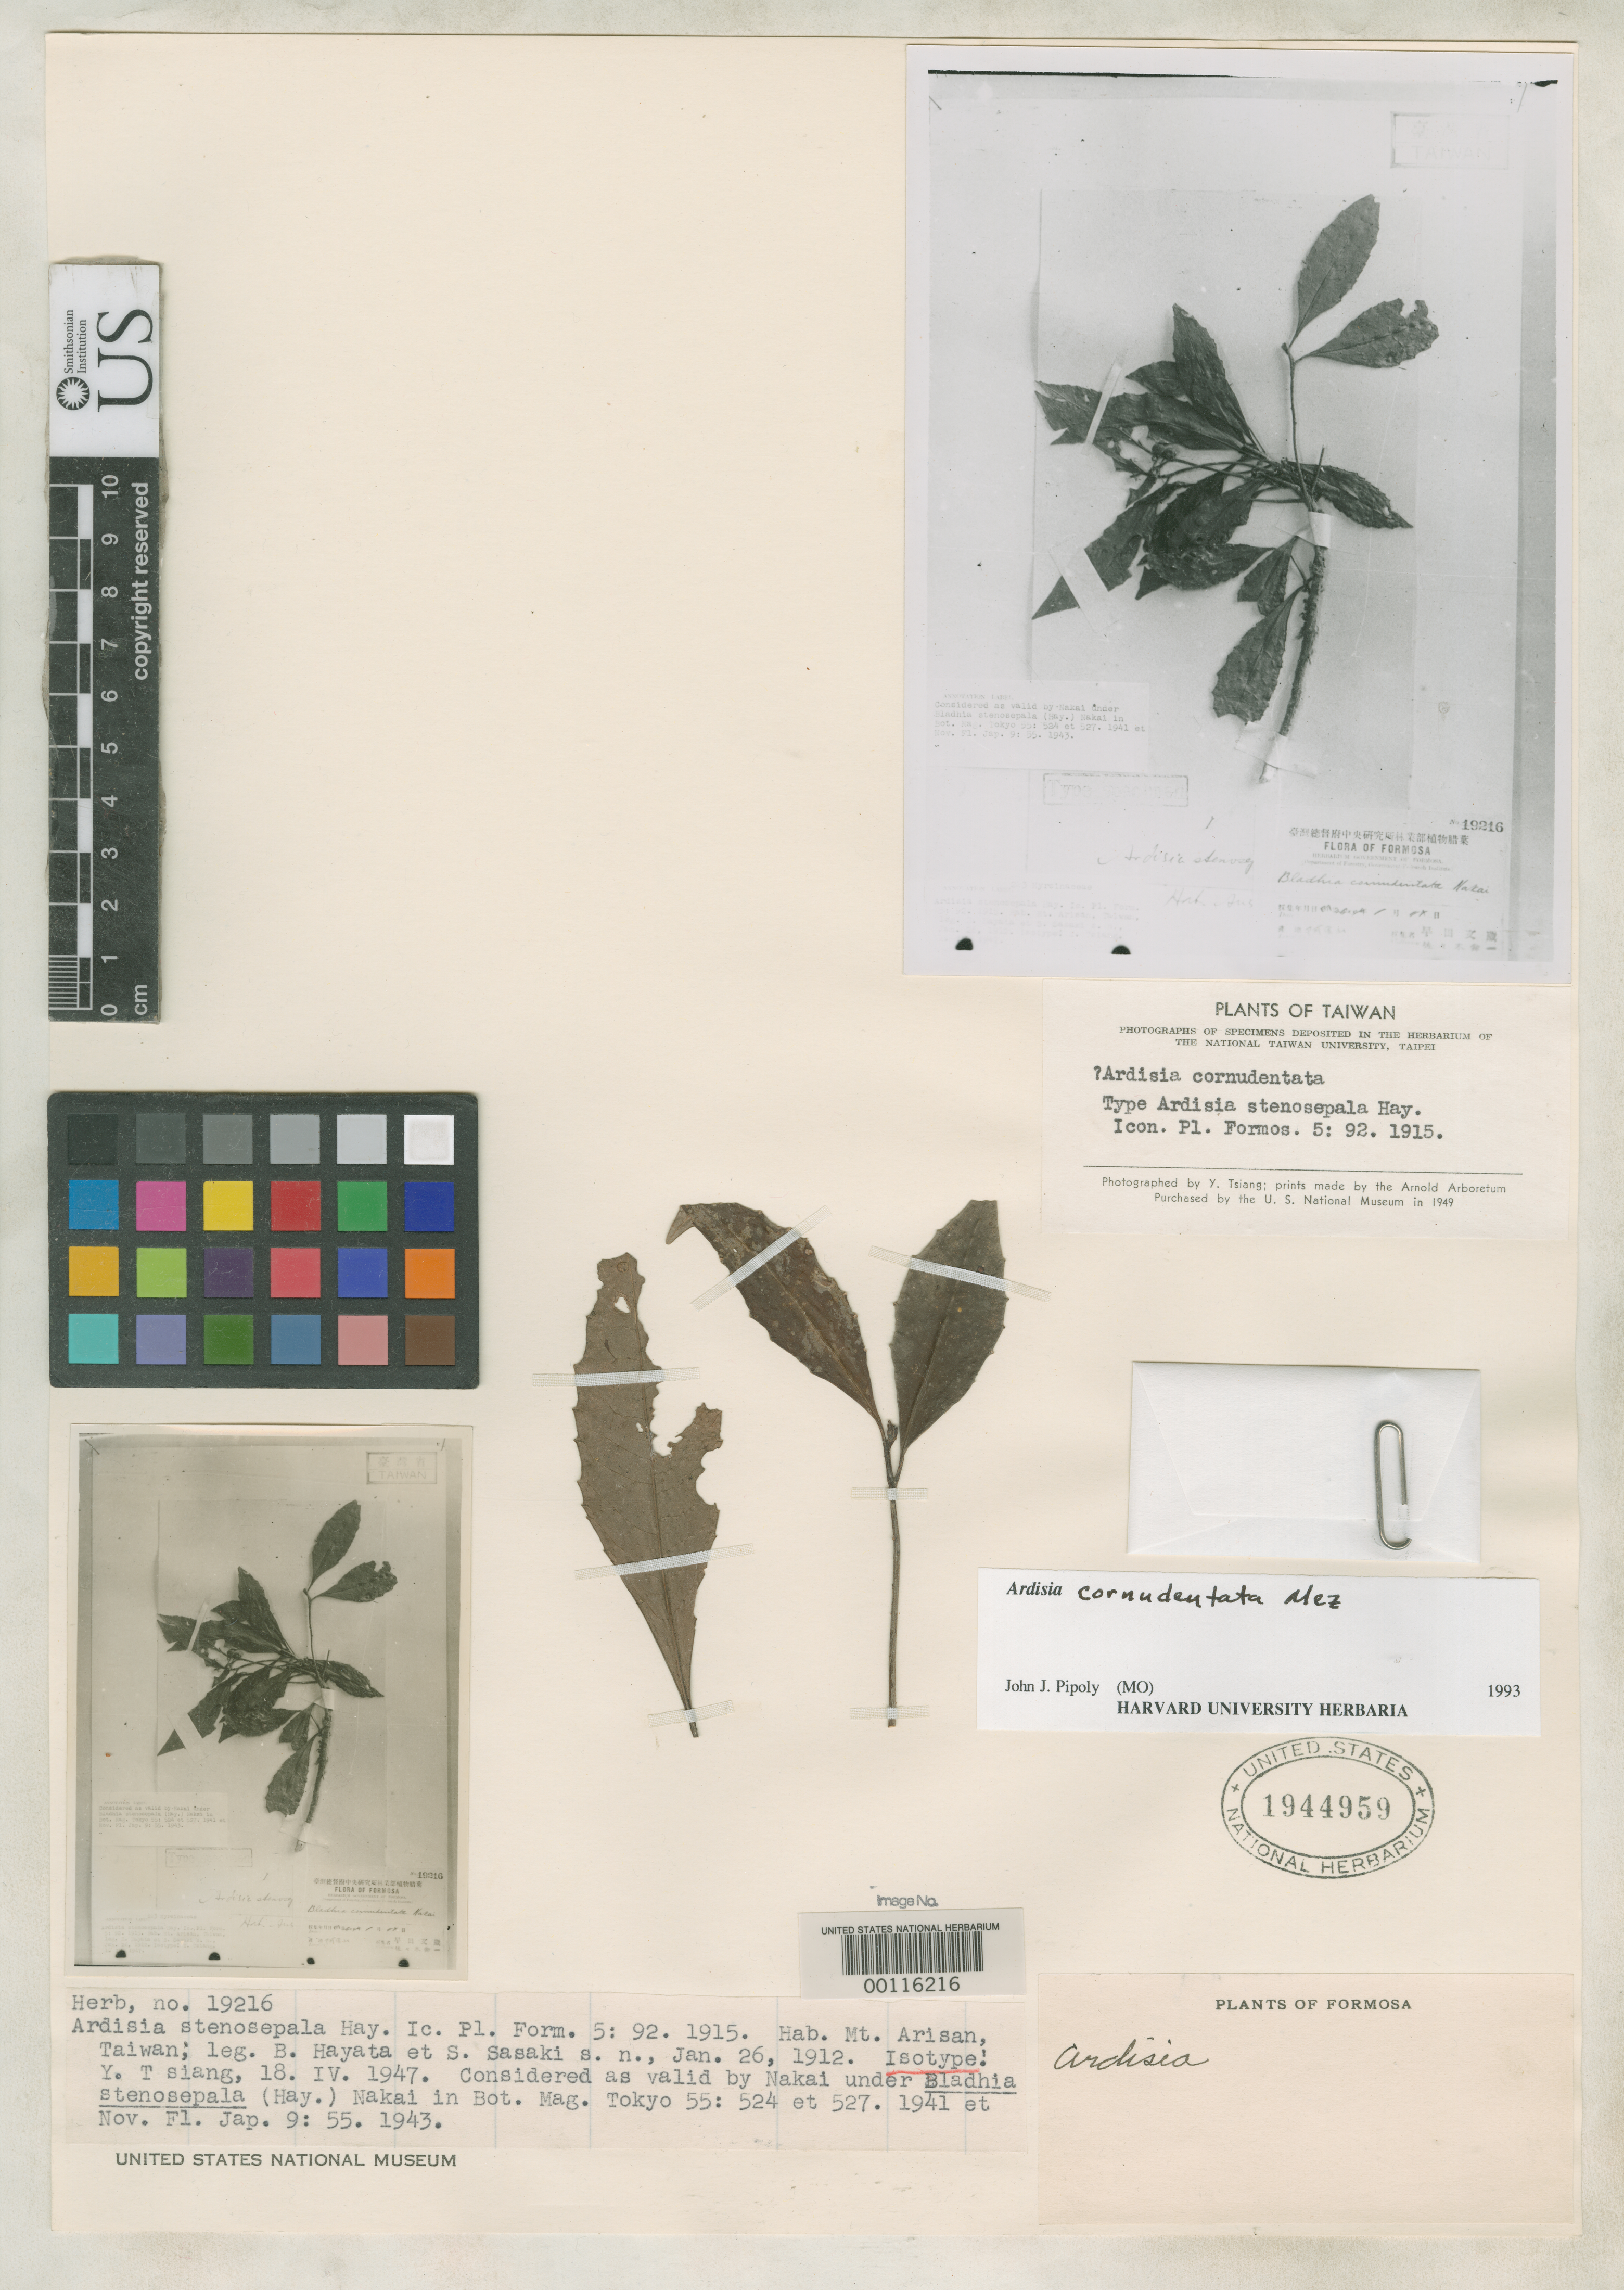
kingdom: Plantae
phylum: Tracheophyta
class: Magnoliopsida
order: Ericales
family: Primulaceae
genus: Ardisia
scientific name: Ardisia stenosepala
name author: Hayata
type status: Isotype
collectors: B. Hayata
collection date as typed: Jan 1912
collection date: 1912-01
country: Taiwan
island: Taiwan [Formosa]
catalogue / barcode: US 1944959